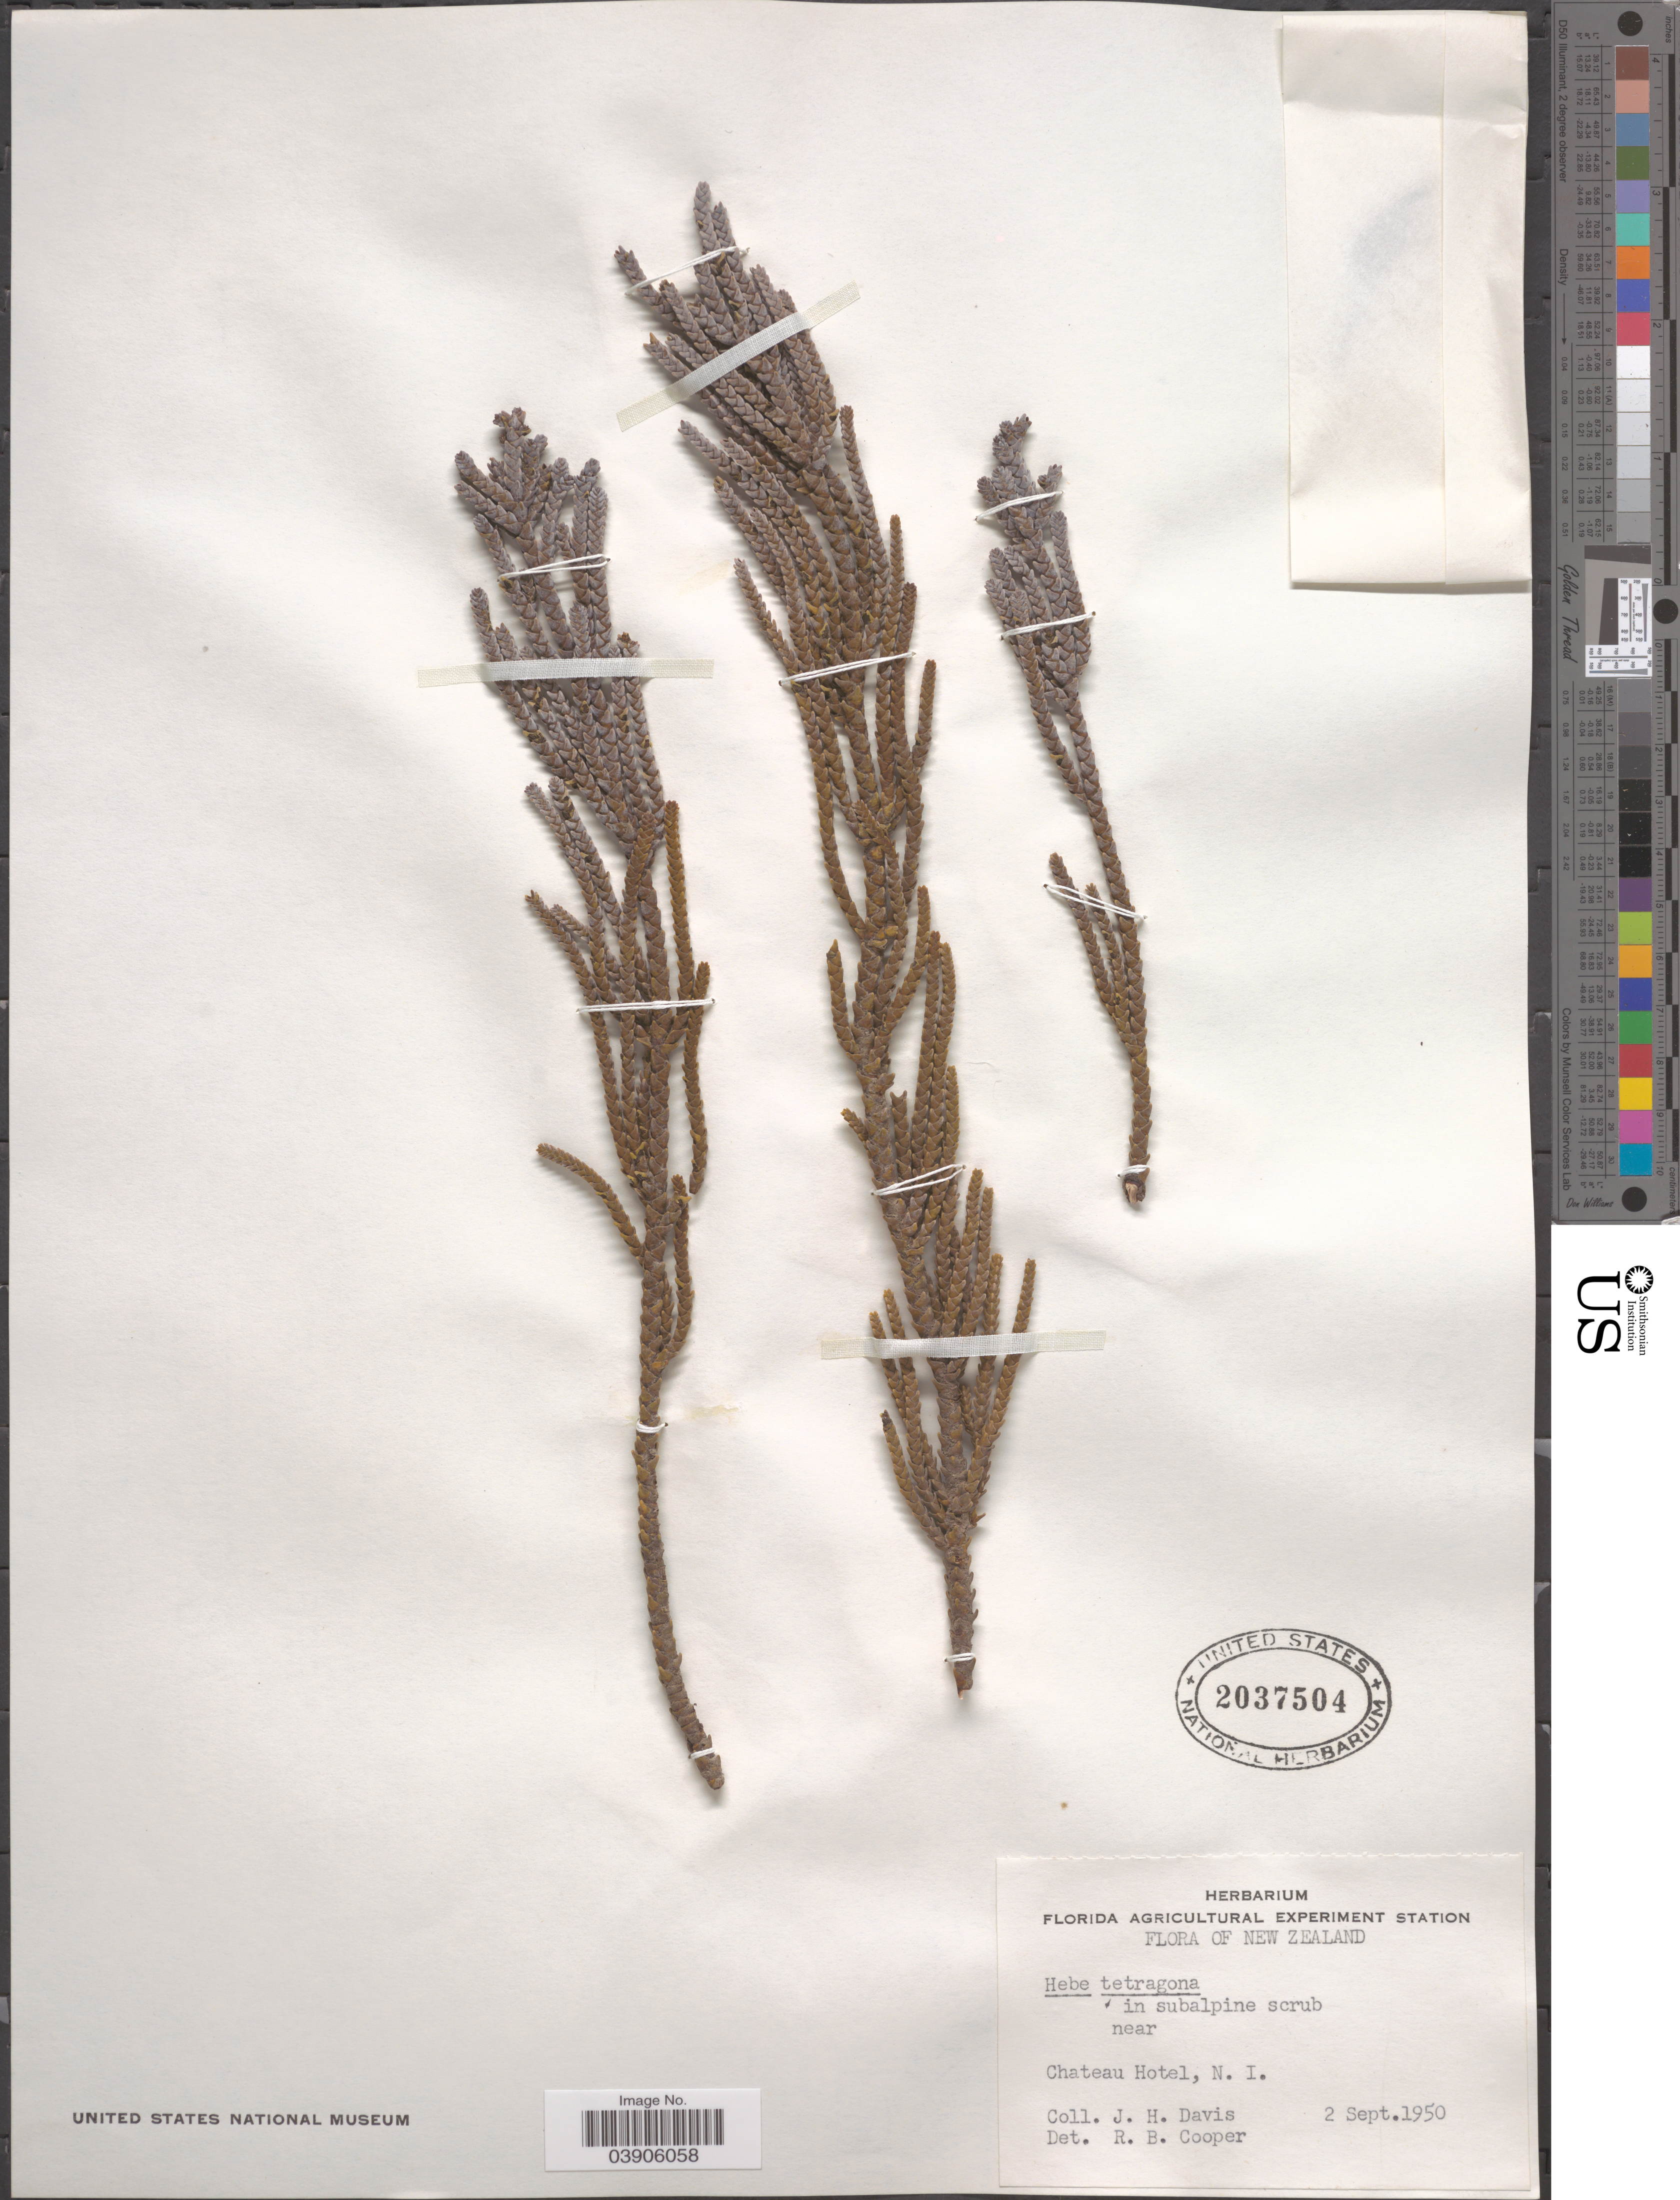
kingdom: Plantae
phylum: Tracheophyta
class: Magnoliopsida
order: Lamiales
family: Plantaginaceae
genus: Hebe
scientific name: Hebe tetragona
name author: (Hook.) Andersen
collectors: J. Davis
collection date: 1950-09-02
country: New Zealand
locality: Near Chateau Hotel, N. I.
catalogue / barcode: US 2037504